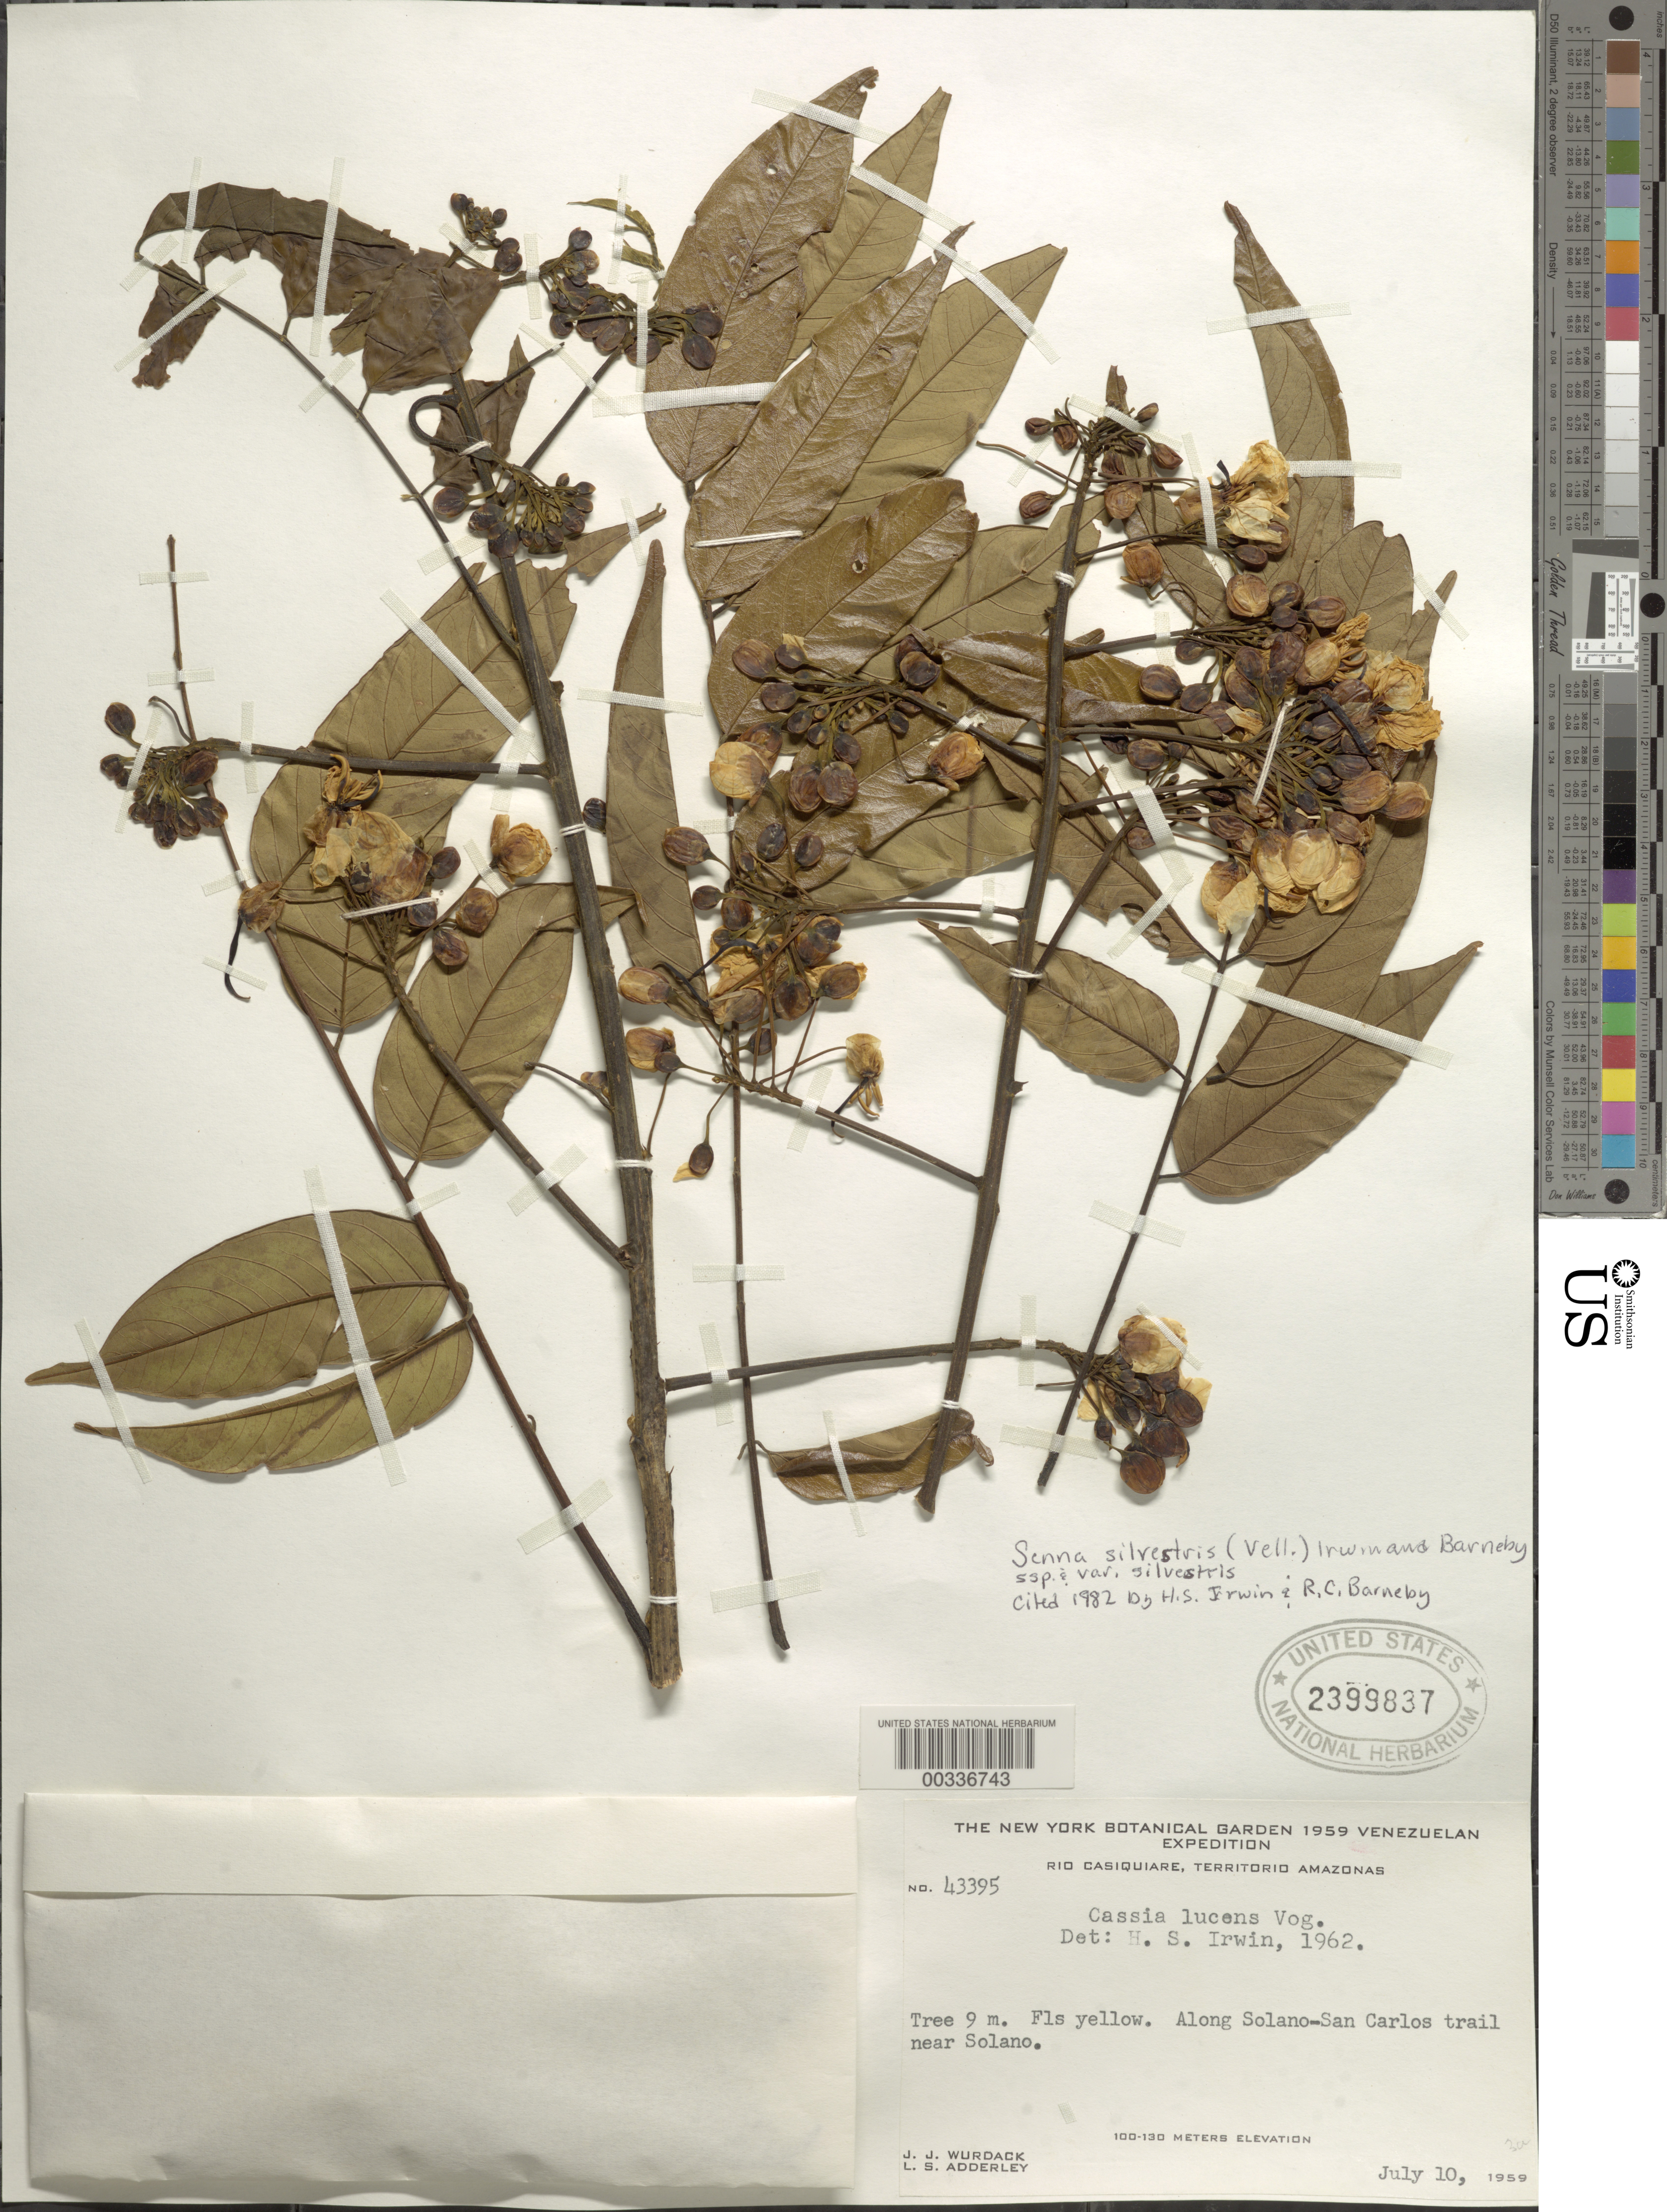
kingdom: Plantae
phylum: Tracheophyta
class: Magnoliopsida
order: Fabales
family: Fabaceae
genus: Senna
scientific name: Senna silvestris var. silvestris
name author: (Vell.) H.S. Irwin & Barneby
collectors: J. J. Wurdack & L. S. Adderley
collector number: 43395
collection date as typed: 10 Jul 1959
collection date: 1959-07-10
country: Venezuela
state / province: Amazonas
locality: Along solano-san carlos trail near solano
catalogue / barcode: US 2399837